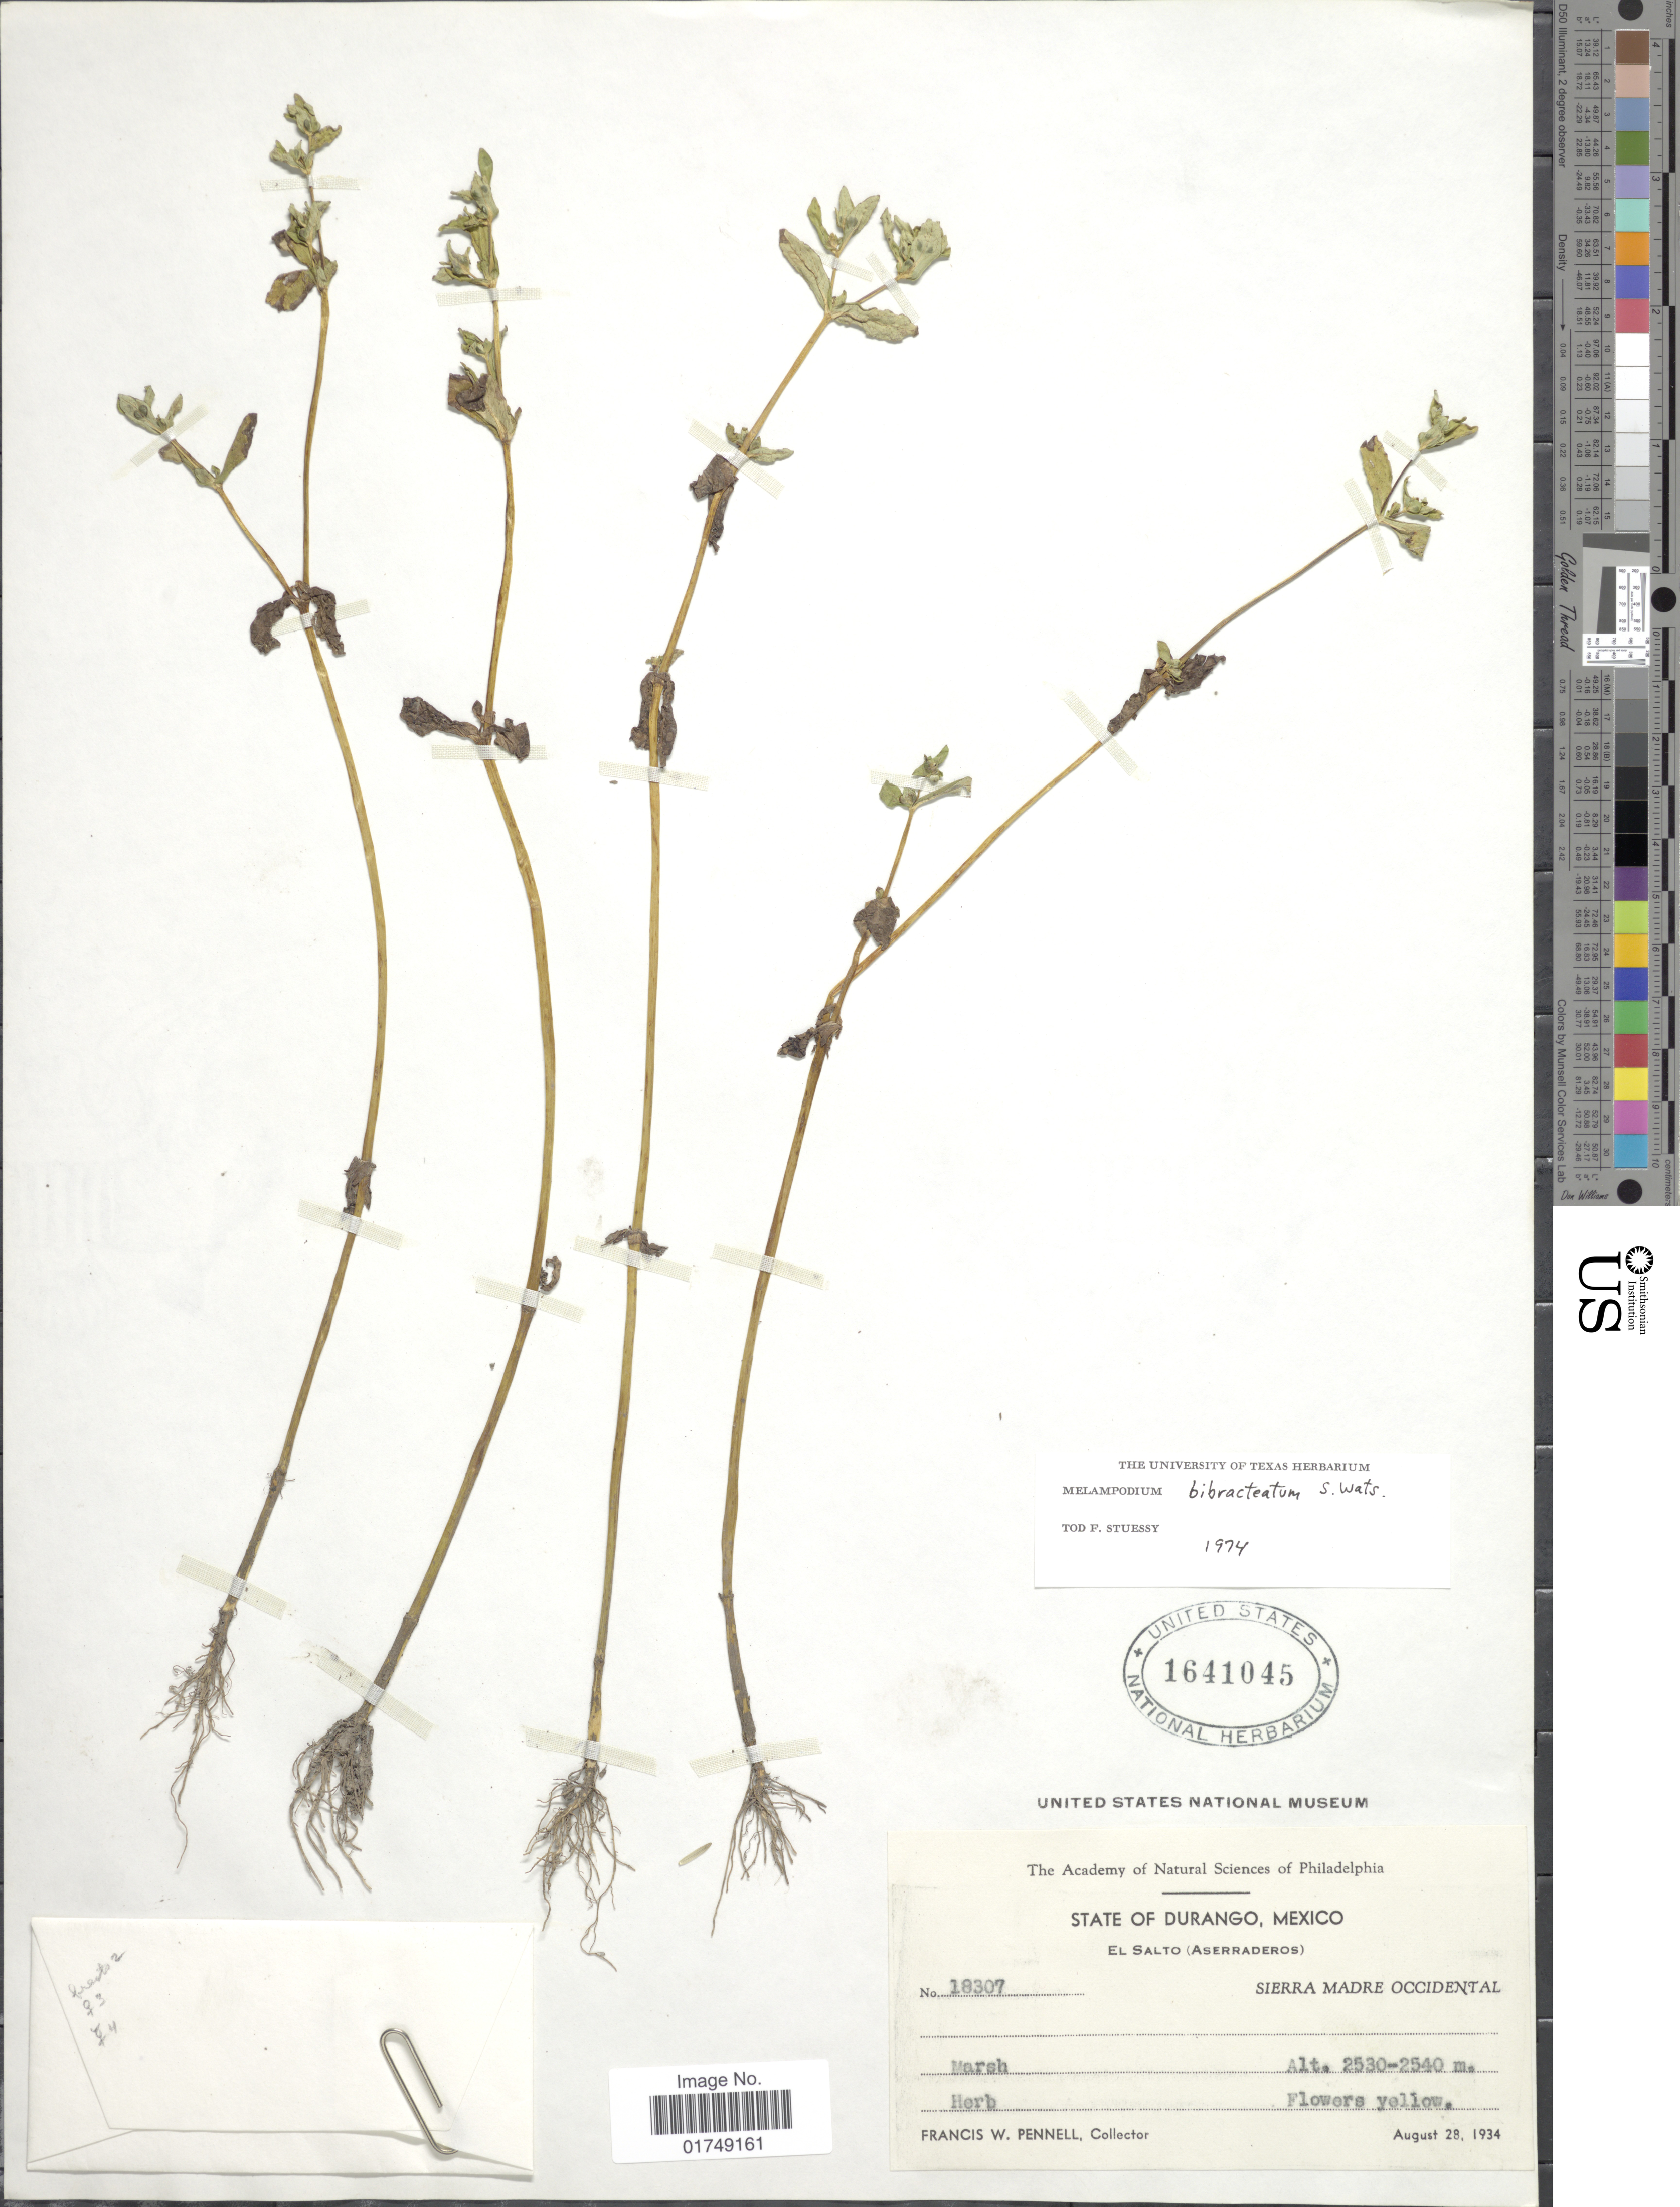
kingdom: Plantae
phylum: Tracheophyta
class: Magnoliopsida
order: Asterales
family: Asteraceae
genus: Melampodium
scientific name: Melampodium bibracteatum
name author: S. Watson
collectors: F. W. Pennell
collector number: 18307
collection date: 1934-08-28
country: Mexico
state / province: Durango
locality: El Salto (Aserraderos), Sierra Madre Occidental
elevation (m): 2530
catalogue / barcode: US 1641045